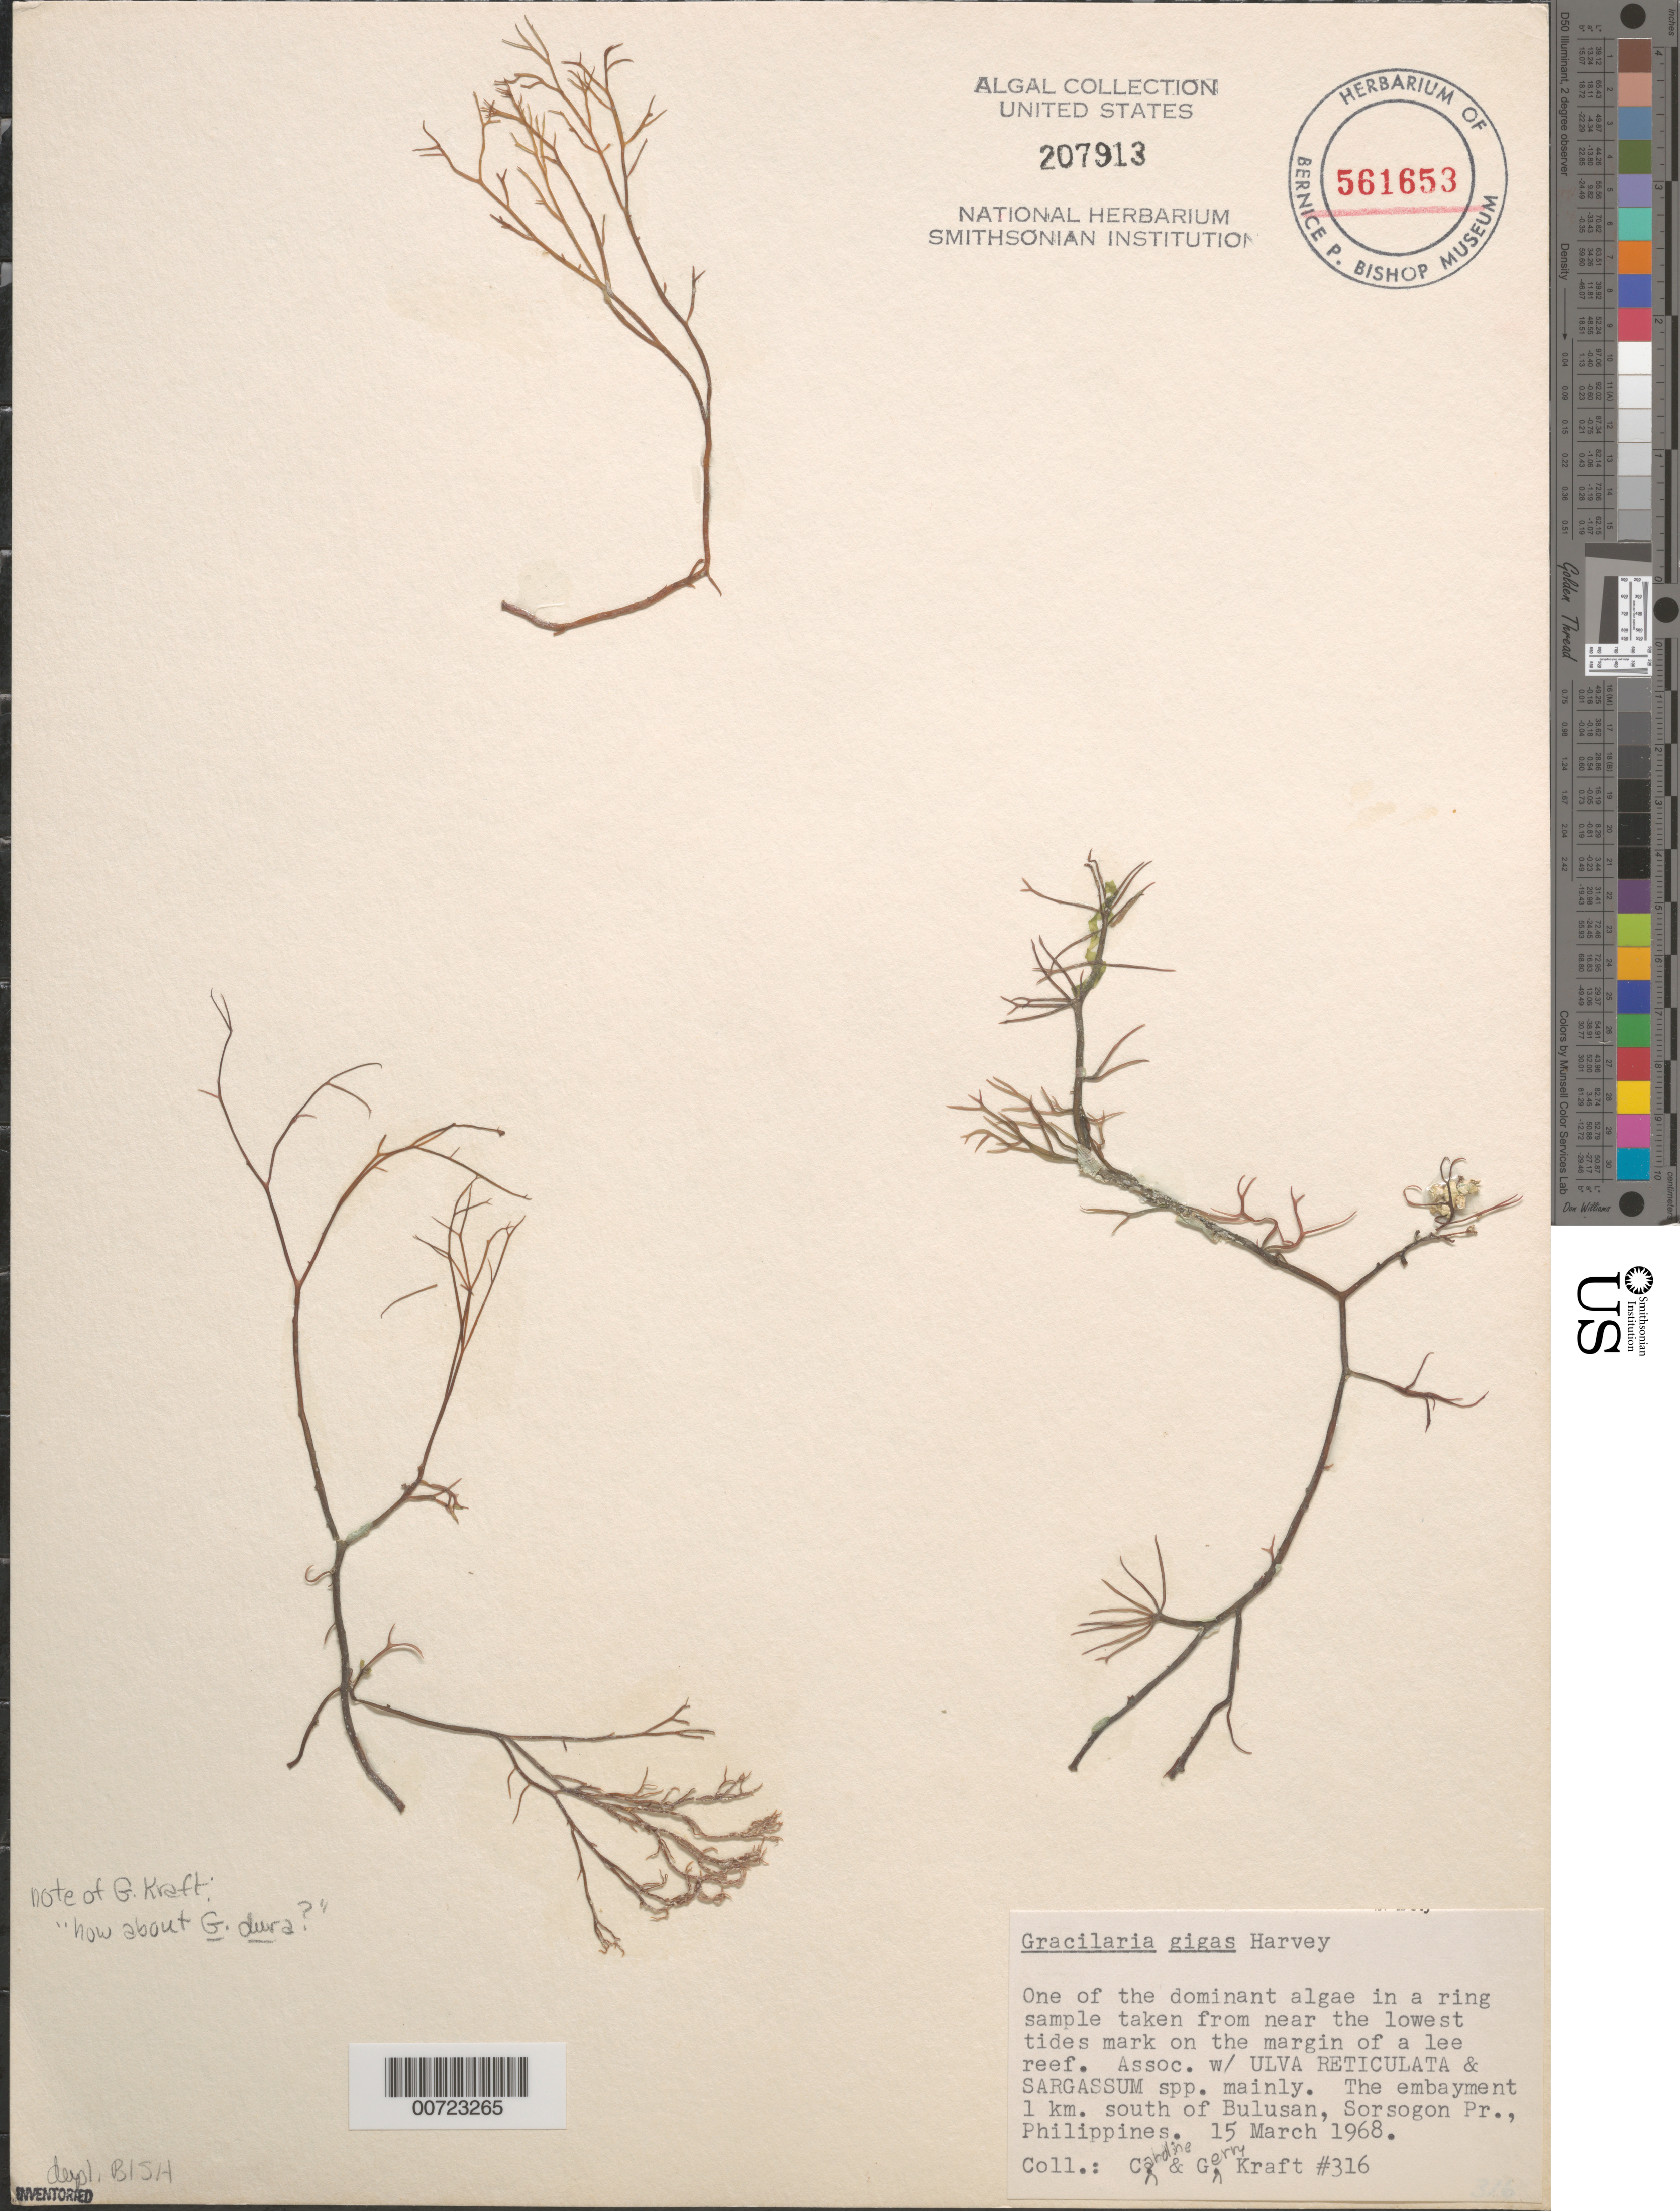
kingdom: Plantae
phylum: Rhodophyta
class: Florideophyceae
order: Gracilariales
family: Gracilariaceae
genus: Gracilaria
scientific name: Gracilaria gigas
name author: Harv.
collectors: C. Kraft & G. T. Kraft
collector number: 316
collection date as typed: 15 Mar 1968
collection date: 1968-03-15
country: Philippines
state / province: Bicol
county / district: Sorsogon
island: Luzon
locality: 1 km south of Bulusan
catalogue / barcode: US 207913